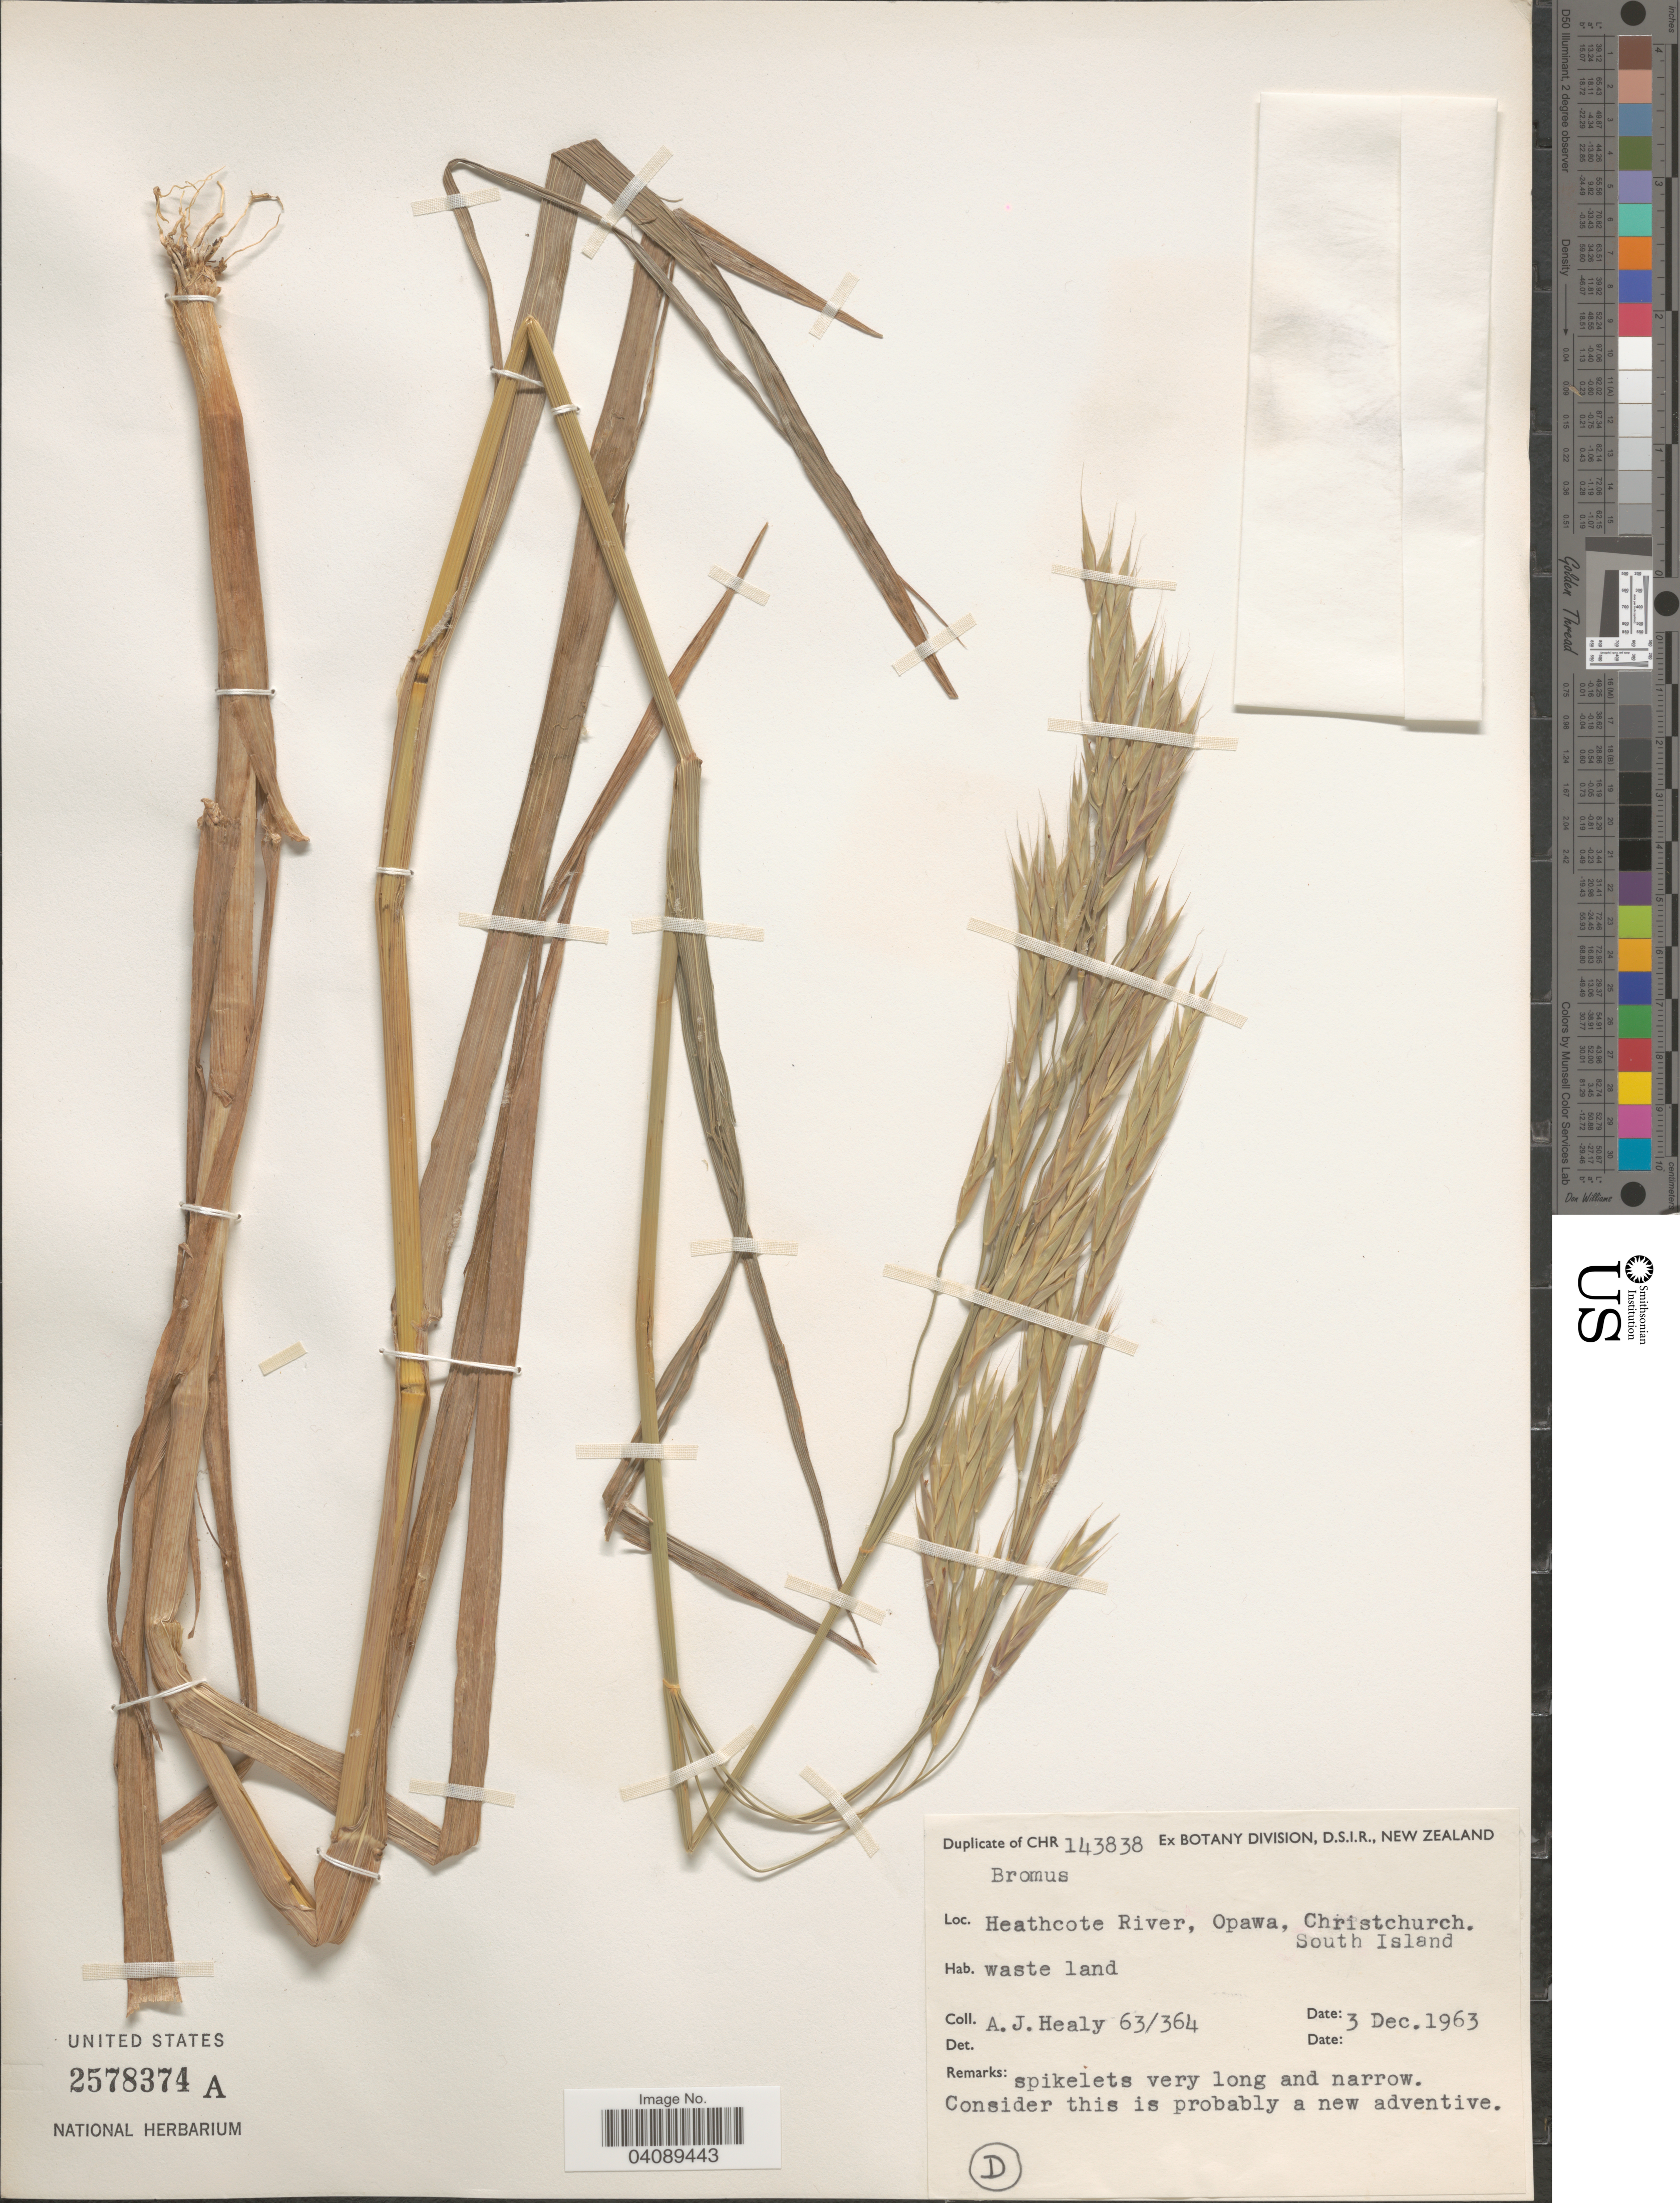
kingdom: Plantae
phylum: Tracheophyta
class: Liliopsida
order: Poales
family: Poaceae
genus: Bromus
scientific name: Bromus sp.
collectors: A. Healy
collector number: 63/364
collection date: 1963-12-03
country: New Zealand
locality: Heathcote River, Opawa, Christchurch. South Island. Waste land.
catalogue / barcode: US 2578374A